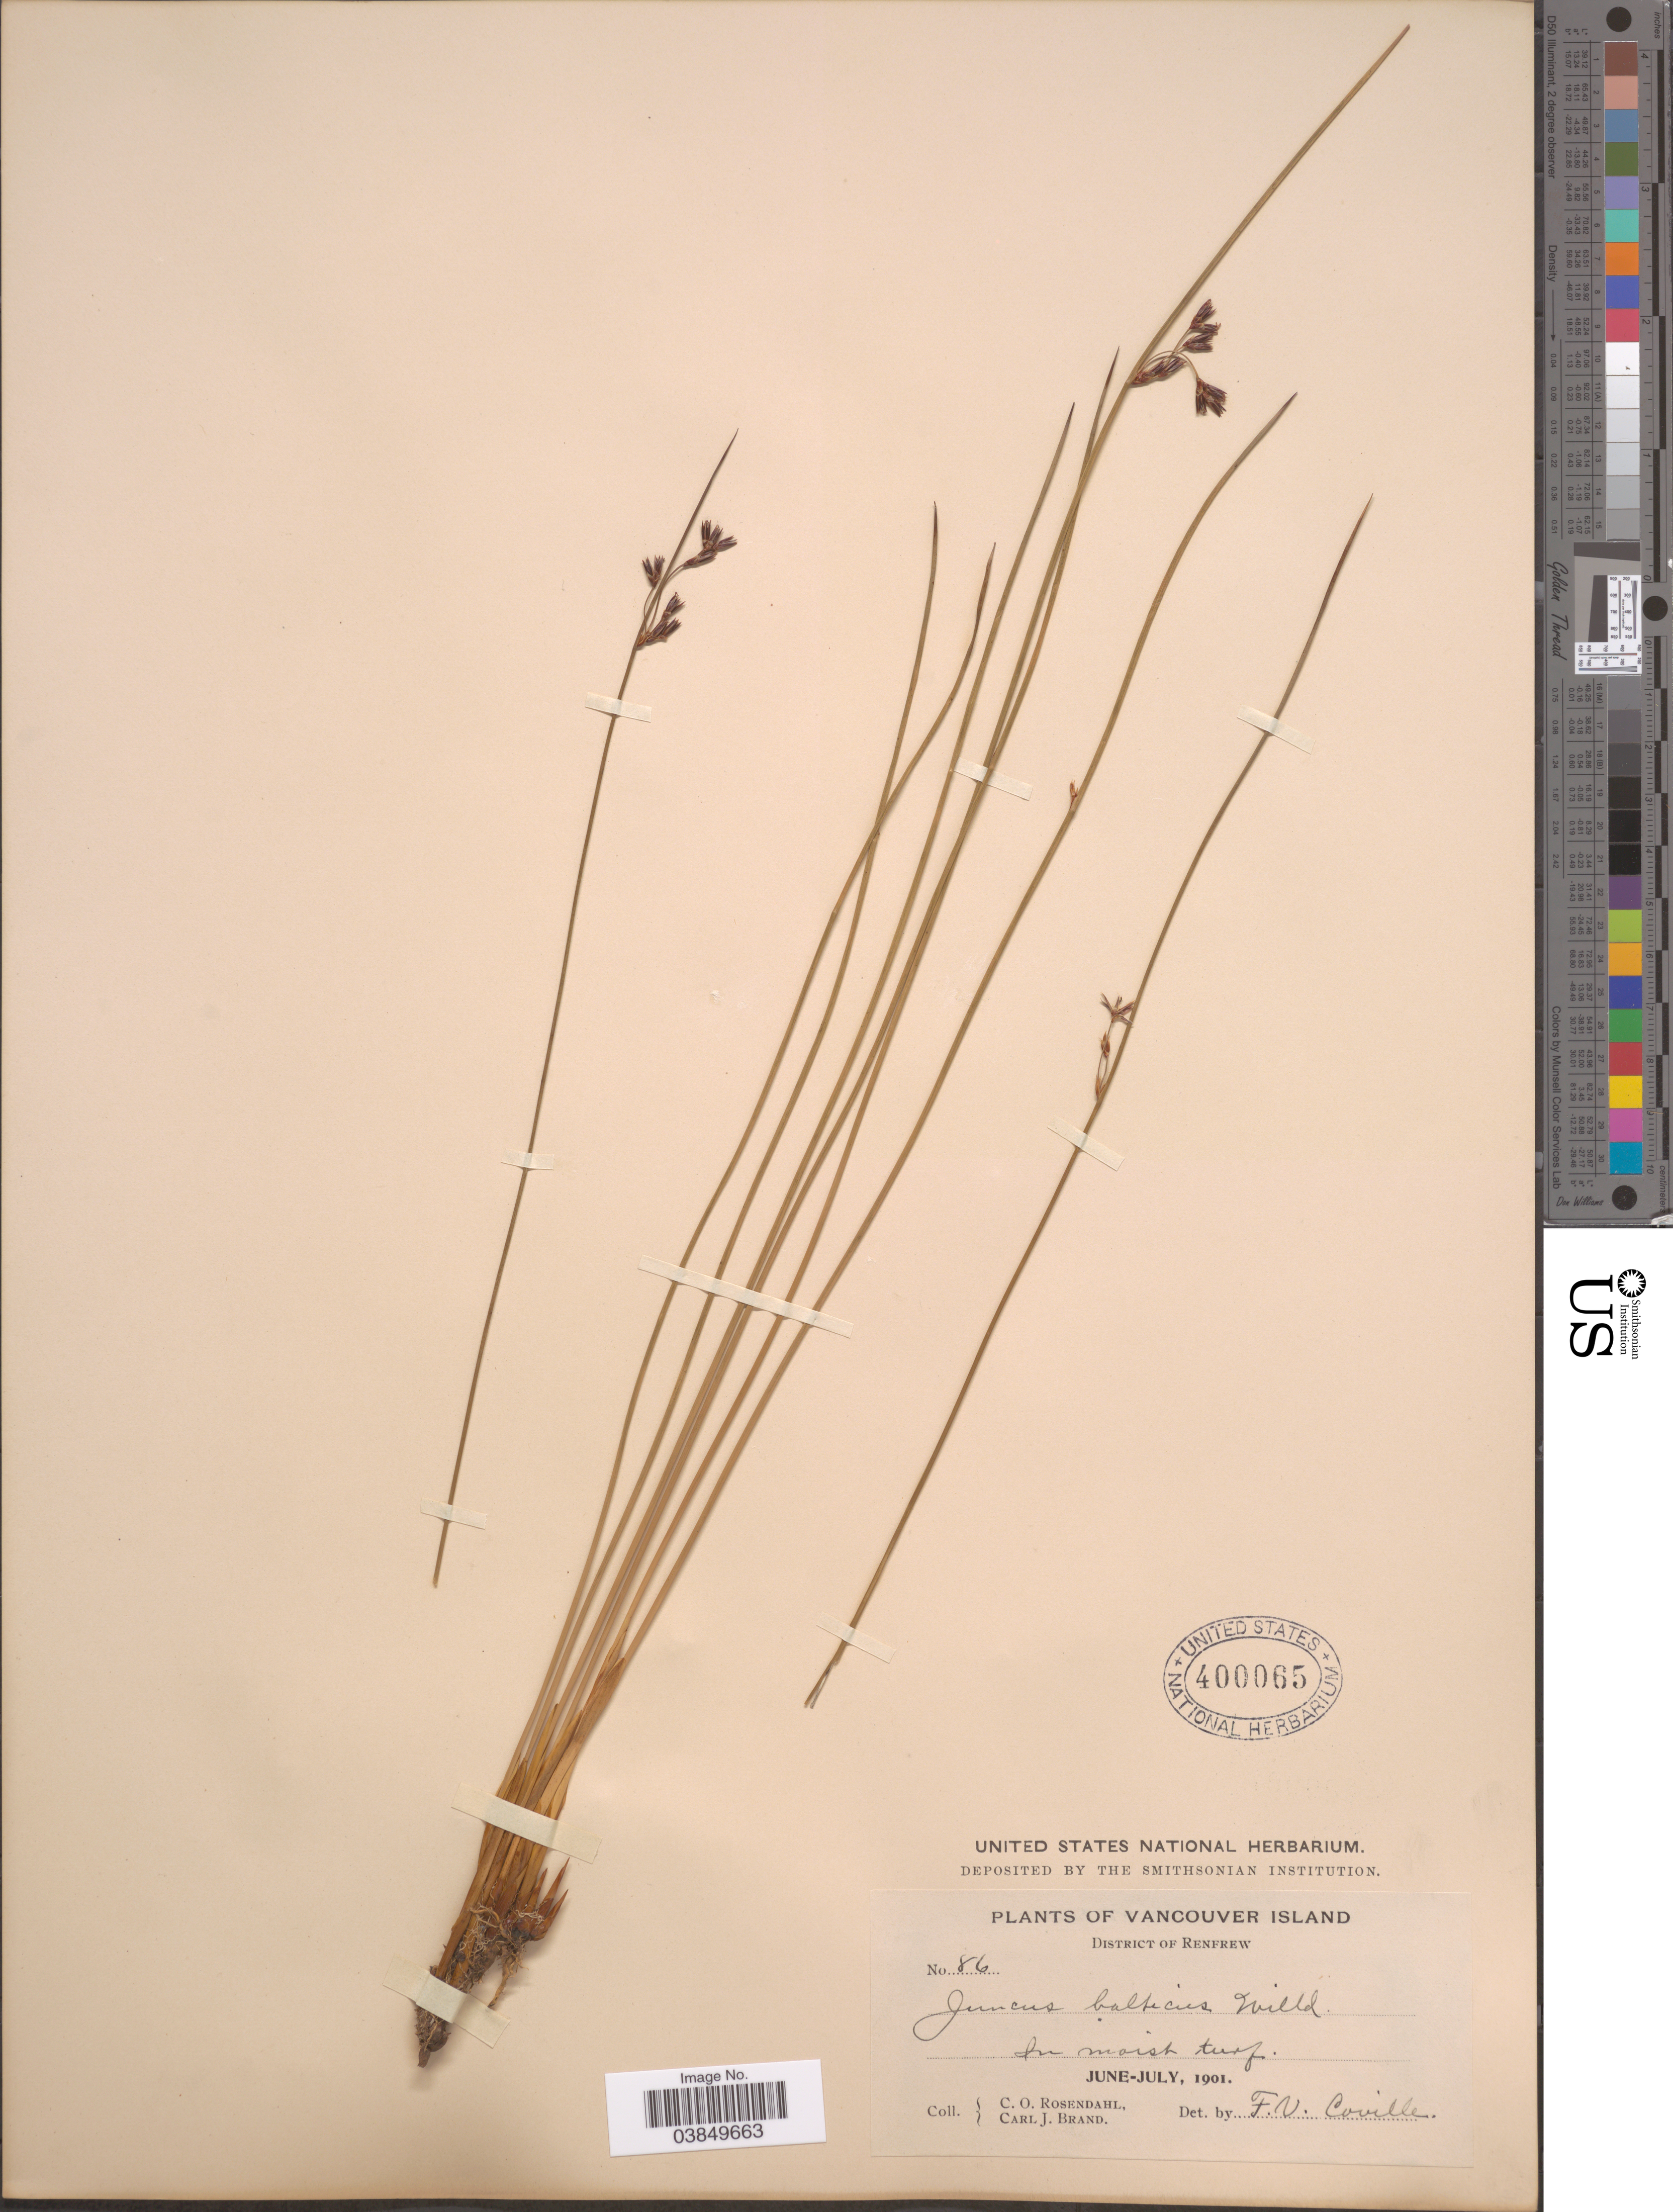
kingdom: Plantae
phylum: Tracheophyta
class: Liliopsida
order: Poales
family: Juncaceae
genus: Juncus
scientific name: Juncus balticus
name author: Willd.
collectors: C. O. Rosendahl & C. J. Brand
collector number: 86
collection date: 1901-06/1901-07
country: Canada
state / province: British Columbia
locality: Vancouver Island. District of Renfrew.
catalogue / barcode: US 400065